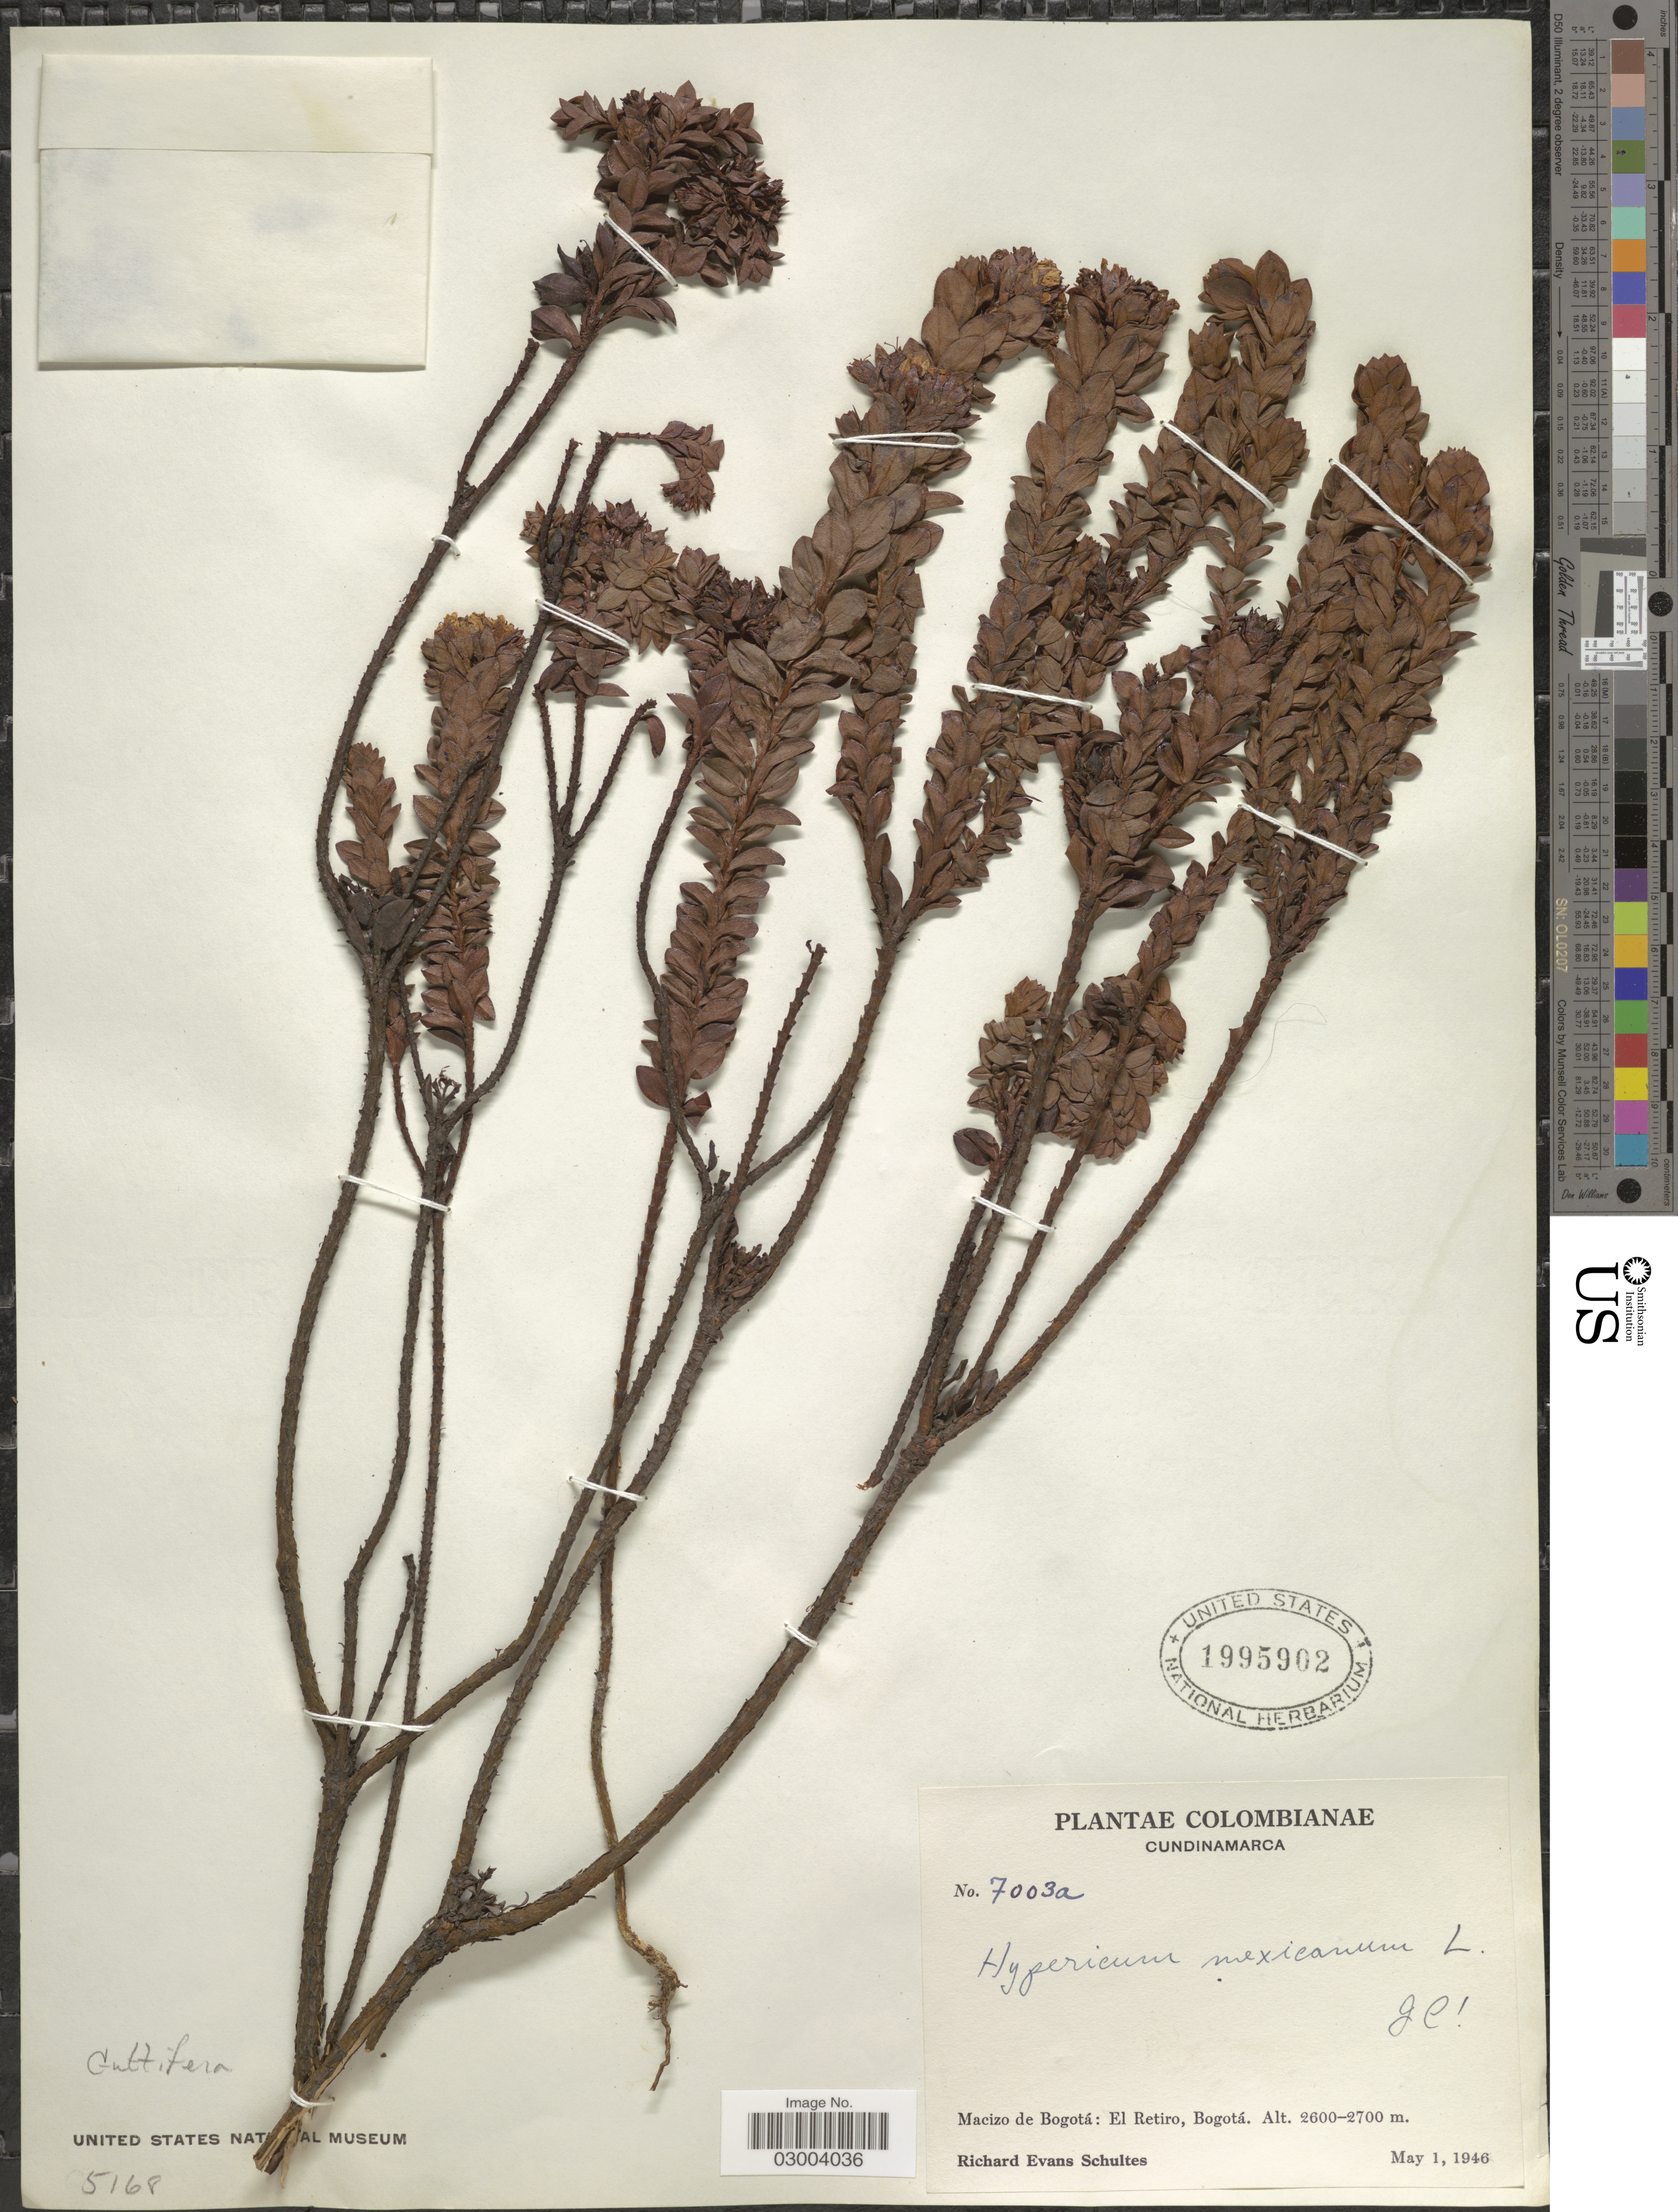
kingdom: Plantae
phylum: Tracheophyta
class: Magnoliopsida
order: Malpighiales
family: Hypericaceae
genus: Hypericum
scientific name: Hypericum mexicanum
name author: L.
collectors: R. E. Schultes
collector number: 7003a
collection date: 1946-05-01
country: Colombia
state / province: Cundinamarca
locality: Macizo de Bogotá: El Retiro, Bogotá.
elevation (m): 2600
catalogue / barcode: US 1995902